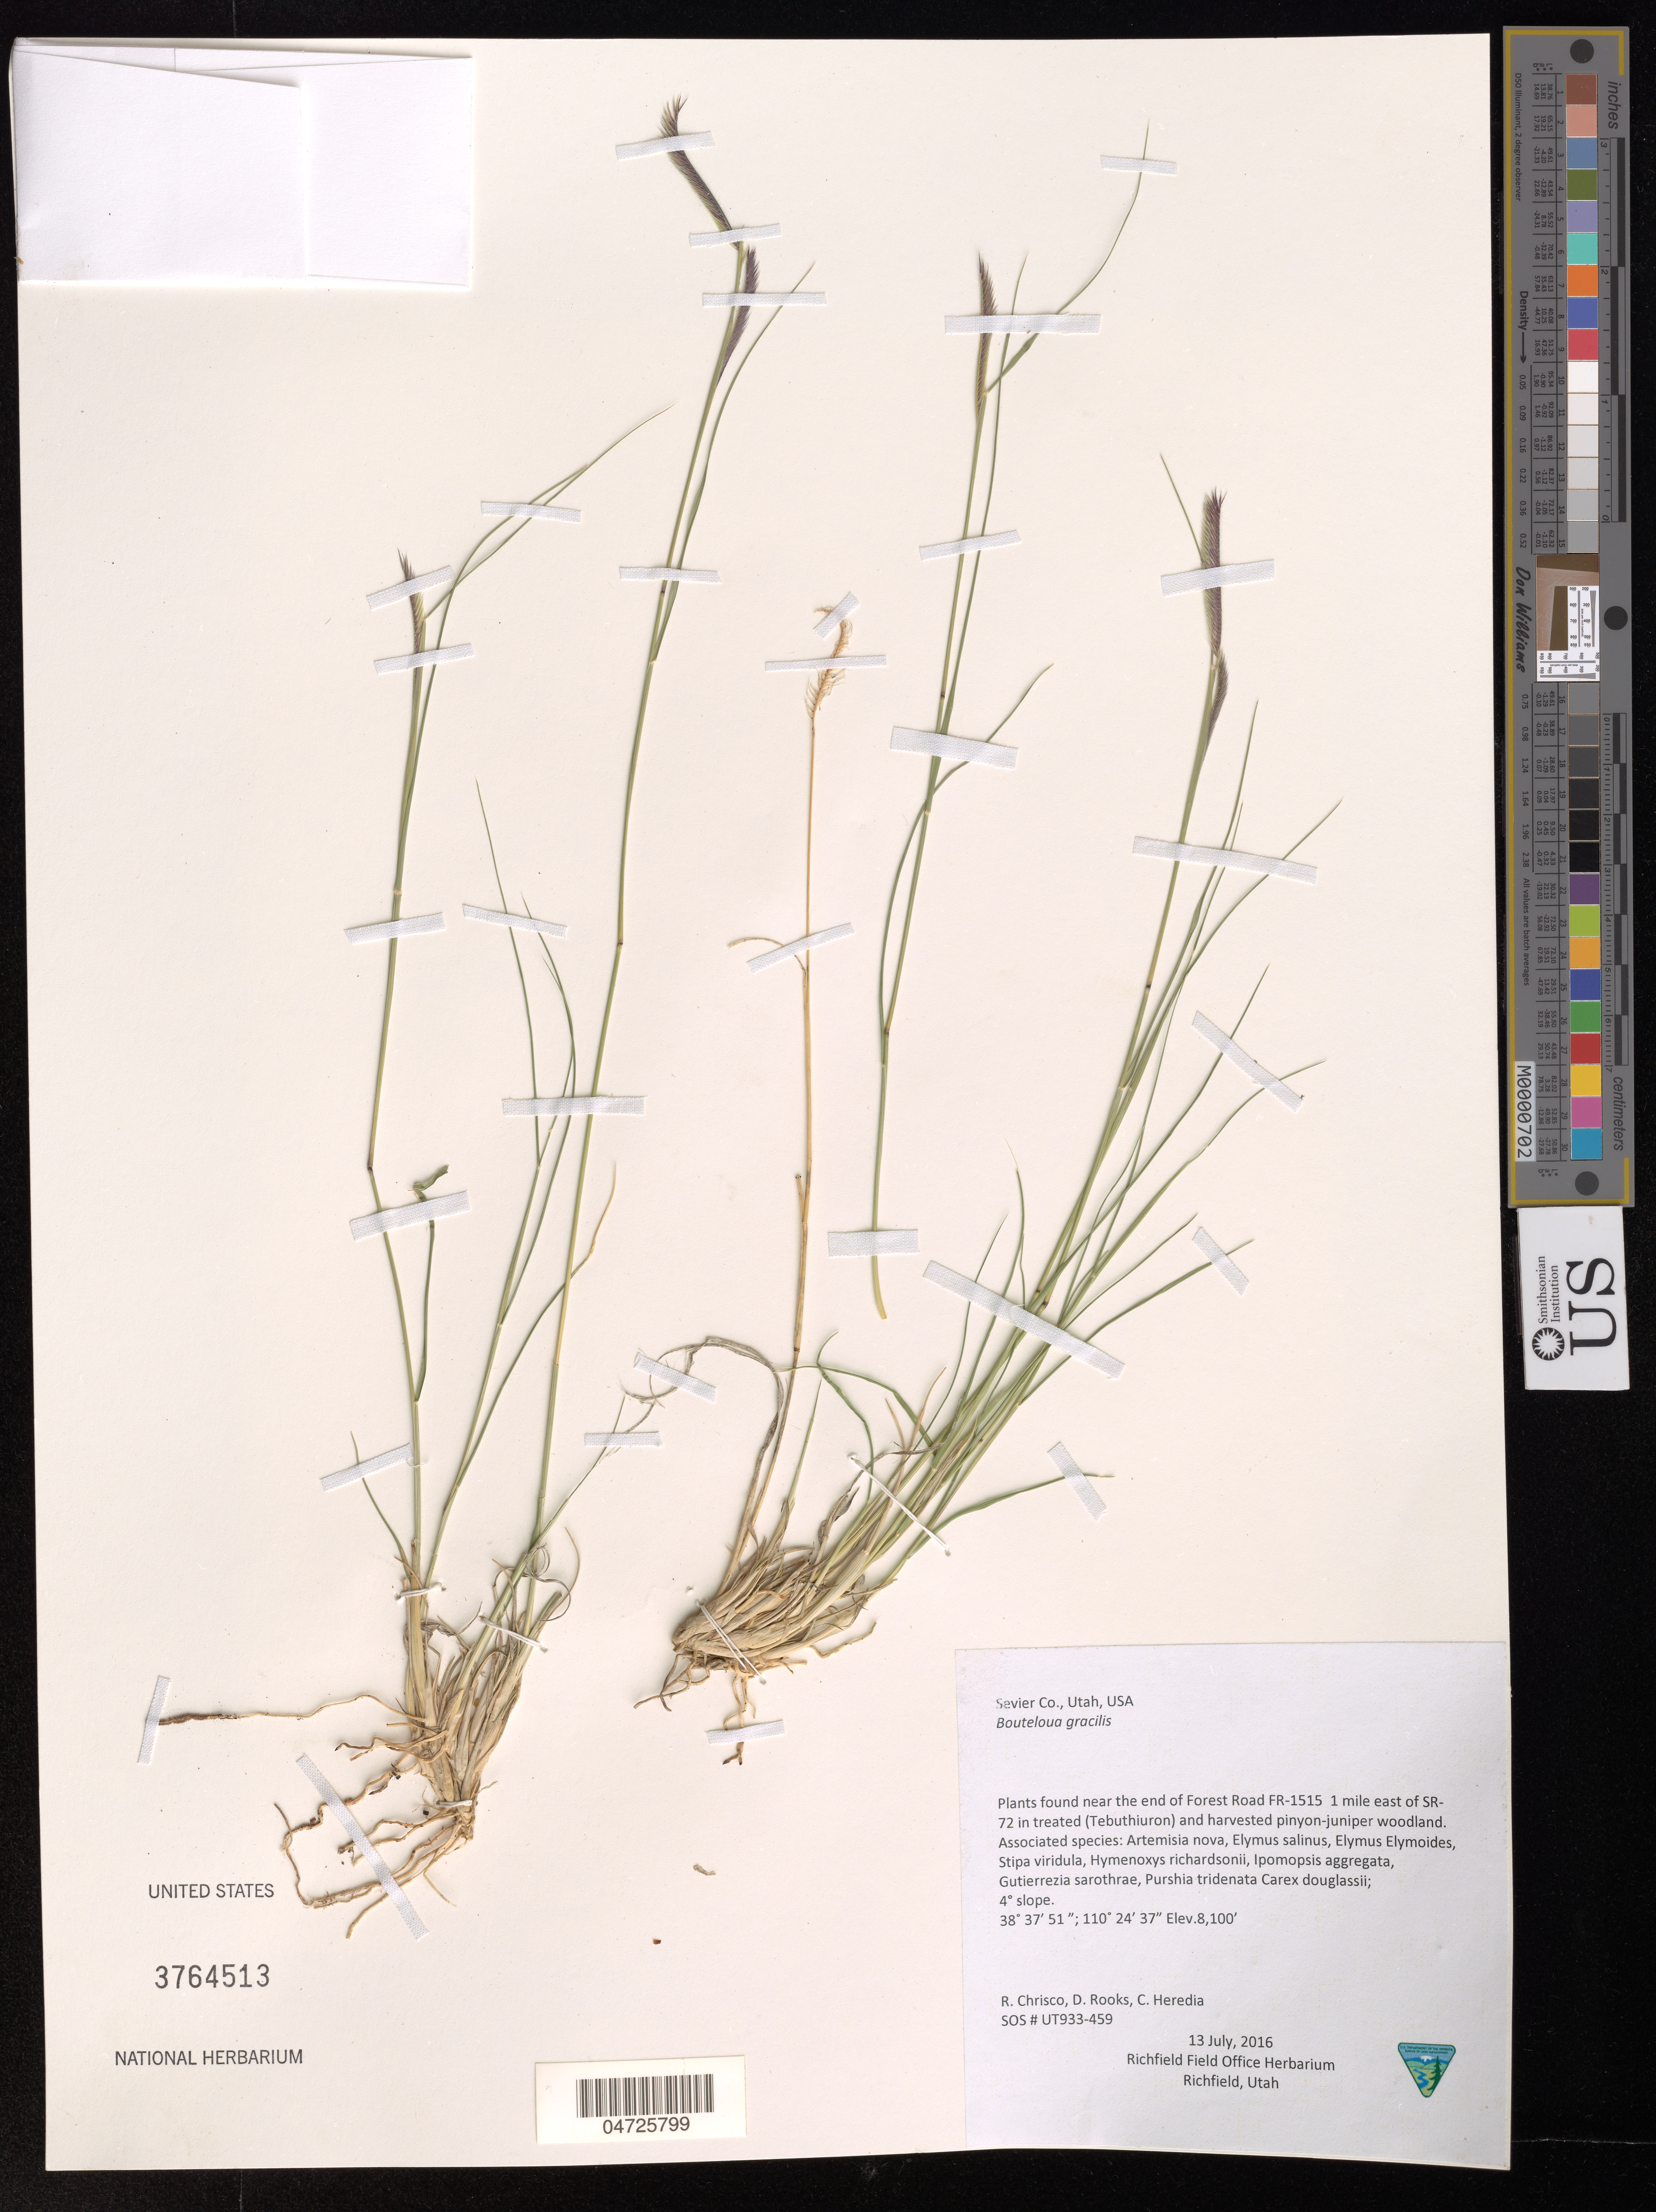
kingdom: Plantae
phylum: Tracheophyta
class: Liliopsida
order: Poales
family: Poaceae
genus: Bouteloua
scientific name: Bouteloua gracilis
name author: (Kunth) Lag. ex Griffiths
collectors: R. Chrisco, D. Rooks & C. Heredia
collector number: UT933-459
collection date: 2016-07-13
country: United States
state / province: Utah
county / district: Sevier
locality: Sevier Co. Plants found near the end of Forest Road FR-1515 1 mile east of SR-72.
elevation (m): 2469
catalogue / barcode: US 3764513